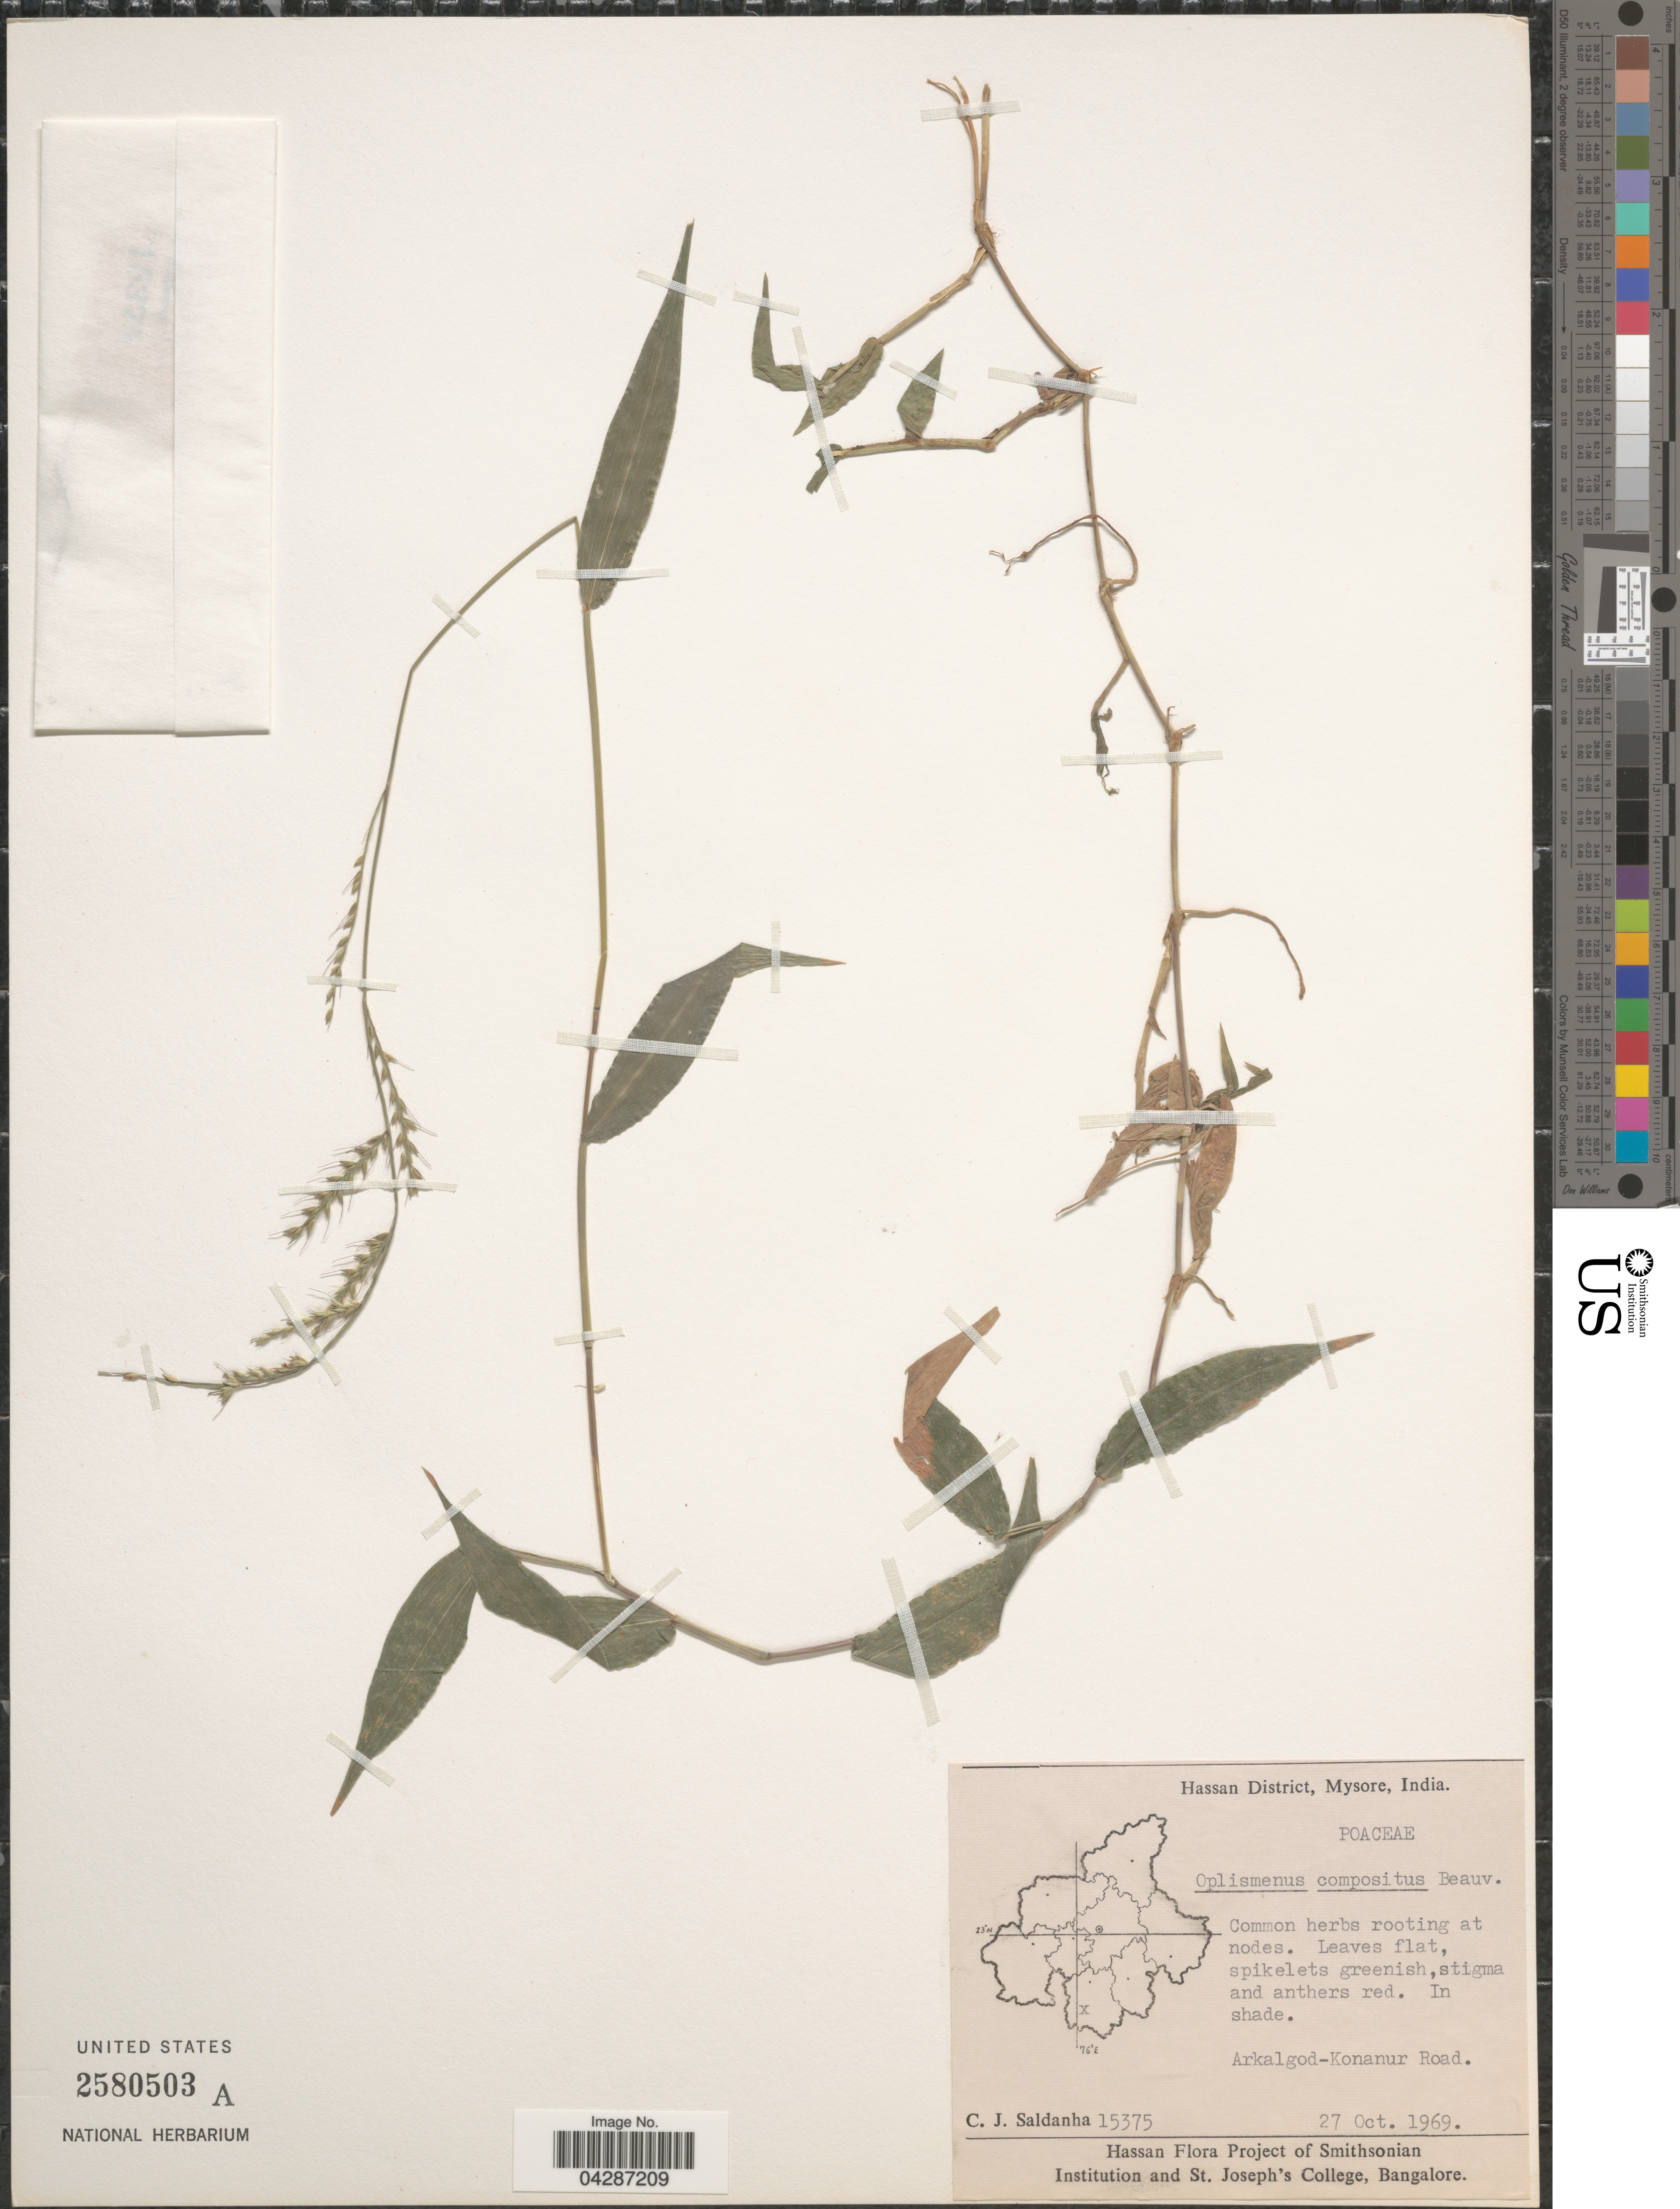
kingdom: Plantae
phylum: Tracheophyta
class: Liliopsida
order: Poales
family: Poaceae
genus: Oplismenus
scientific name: Oplismenus compositus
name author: (L.) P. Beauv.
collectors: C. J. Saldanha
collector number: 15375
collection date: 1969-10-27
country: India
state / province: Karnataka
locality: Hassan District, Mysore. Arkalgod-Konanur Road.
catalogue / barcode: US 2580503A